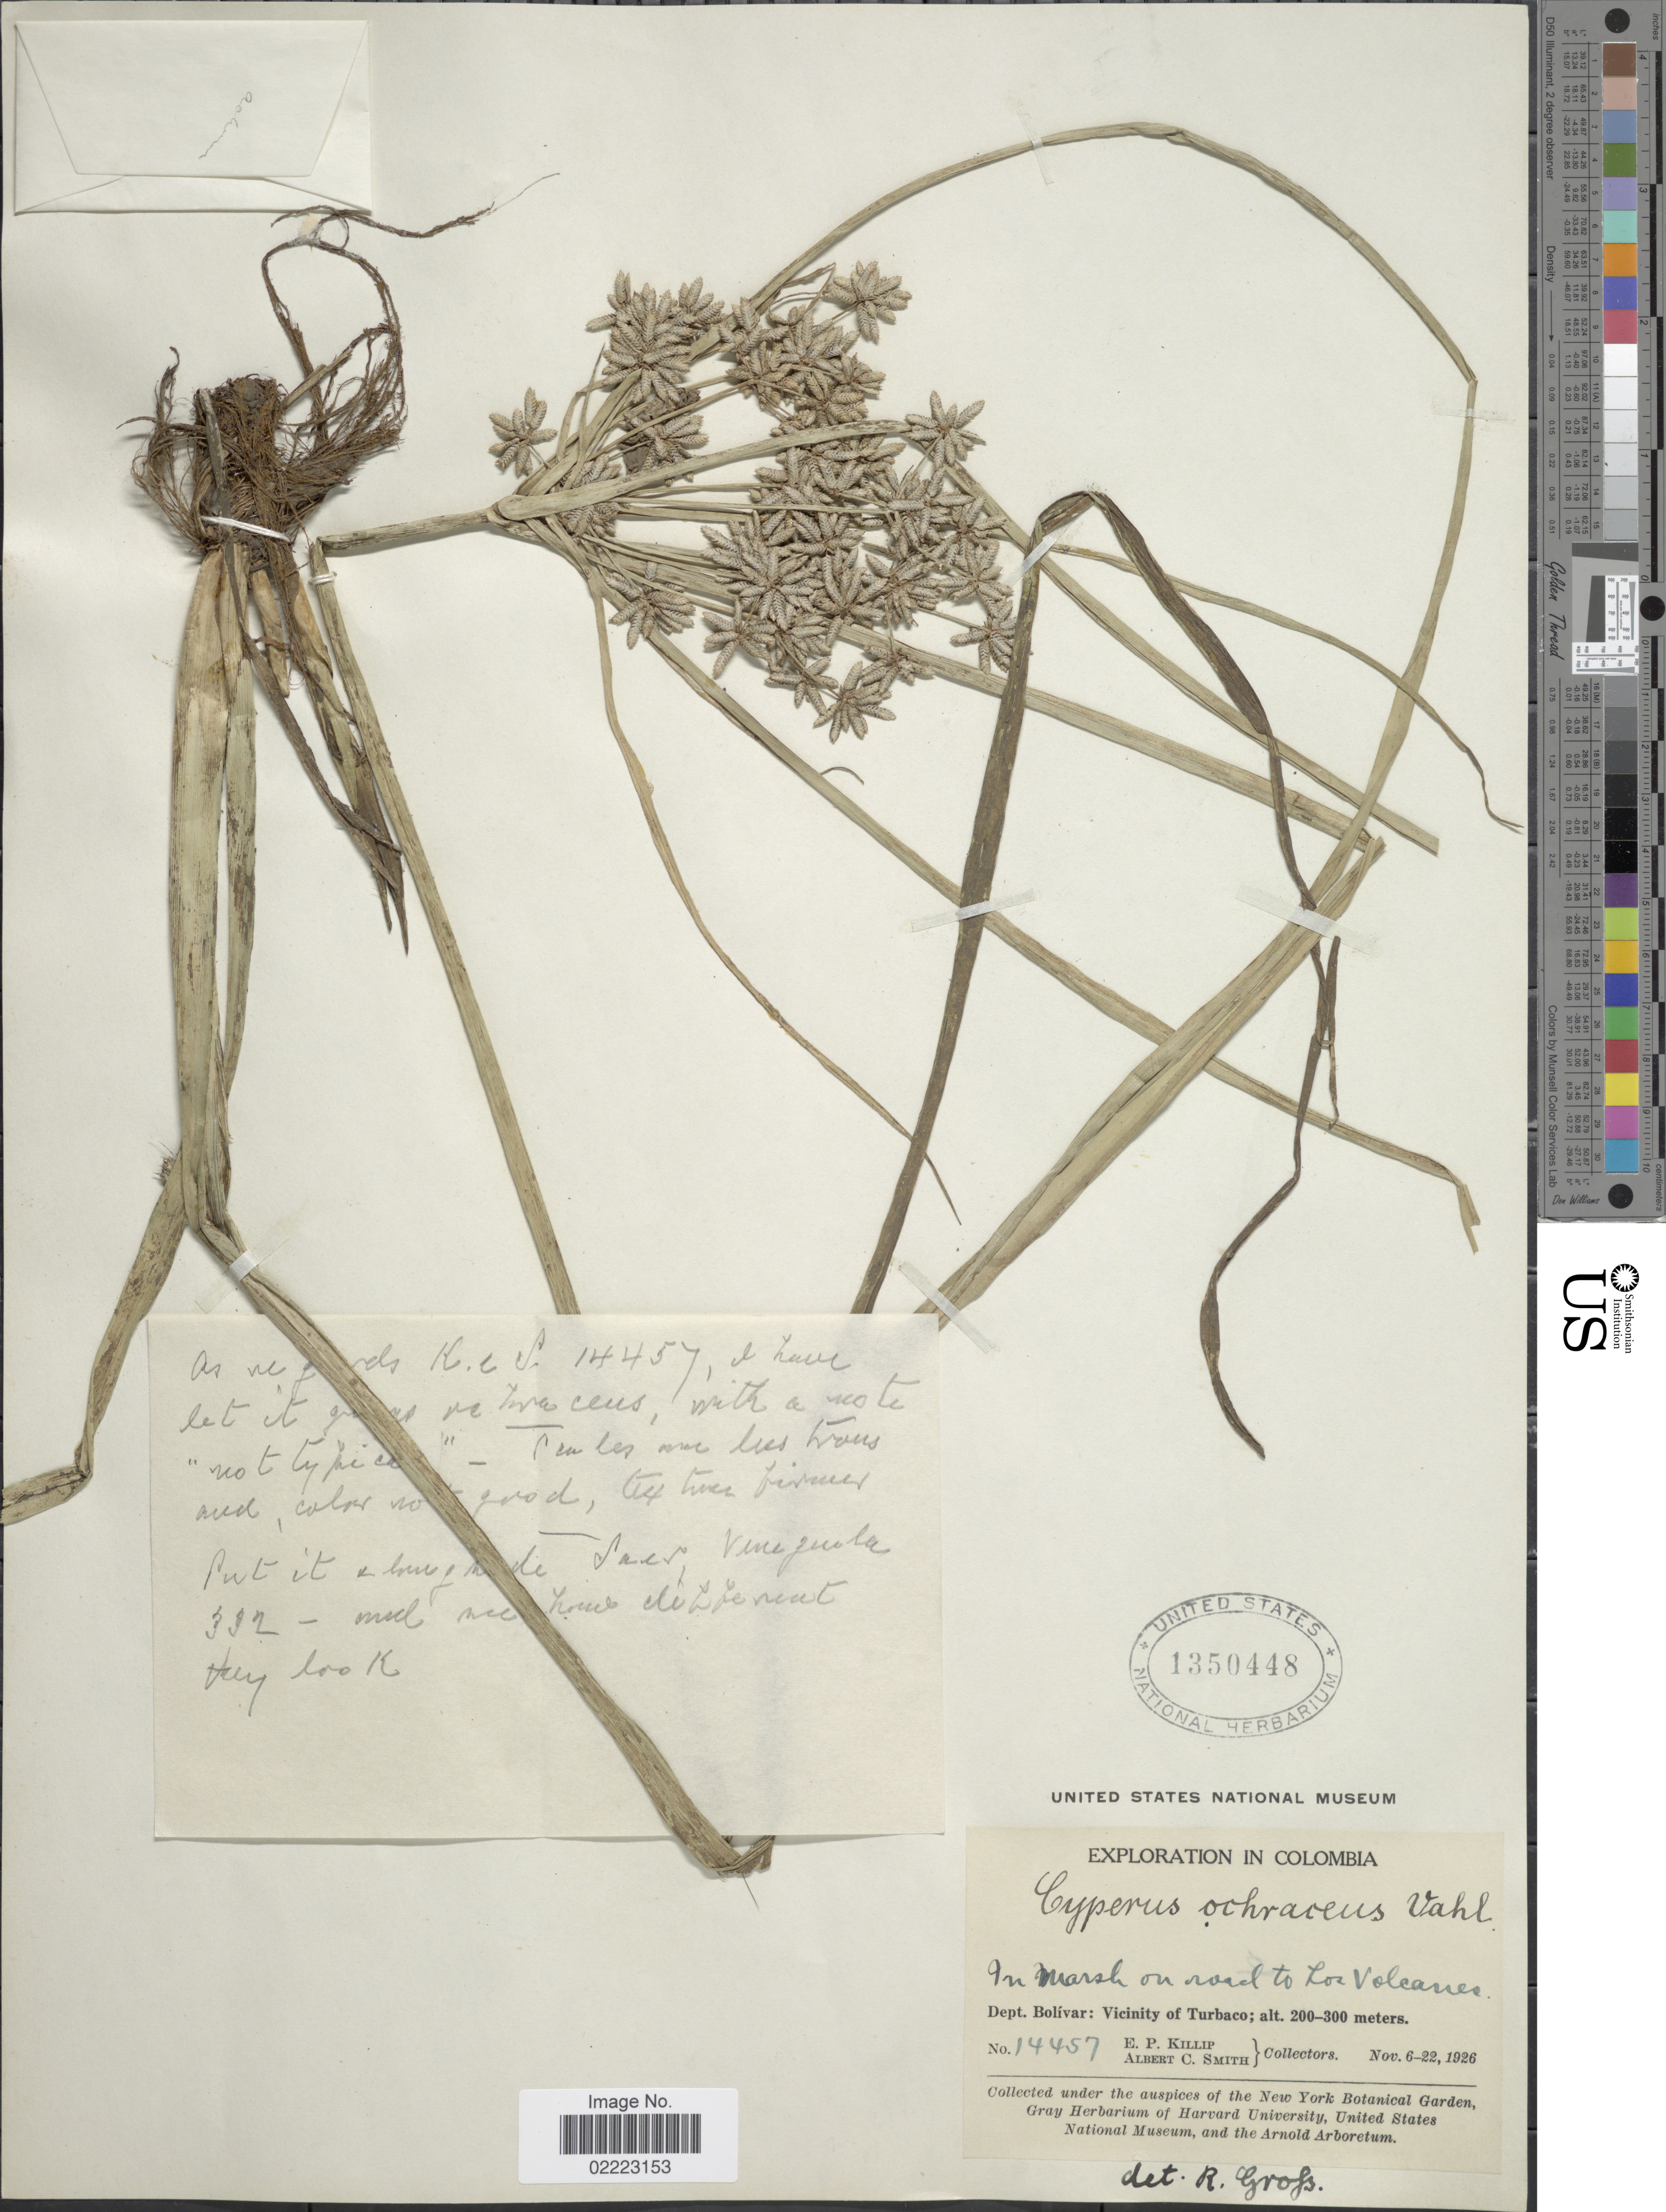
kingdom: Plantae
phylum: Tracheophyta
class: Liliopsida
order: Poales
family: Cyperaceae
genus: Cyperus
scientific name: Cyperus ochraceus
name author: Vahl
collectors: E. P. Killip & A. C. Smith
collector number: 14457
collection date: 1926-11-06/1926-11-22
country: Colombia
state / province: Bolívar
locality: In marsh on road Los Volcanes, Dept. Bolívar: Vicinity of Turbaco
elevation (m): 200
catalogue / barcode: US 1350448